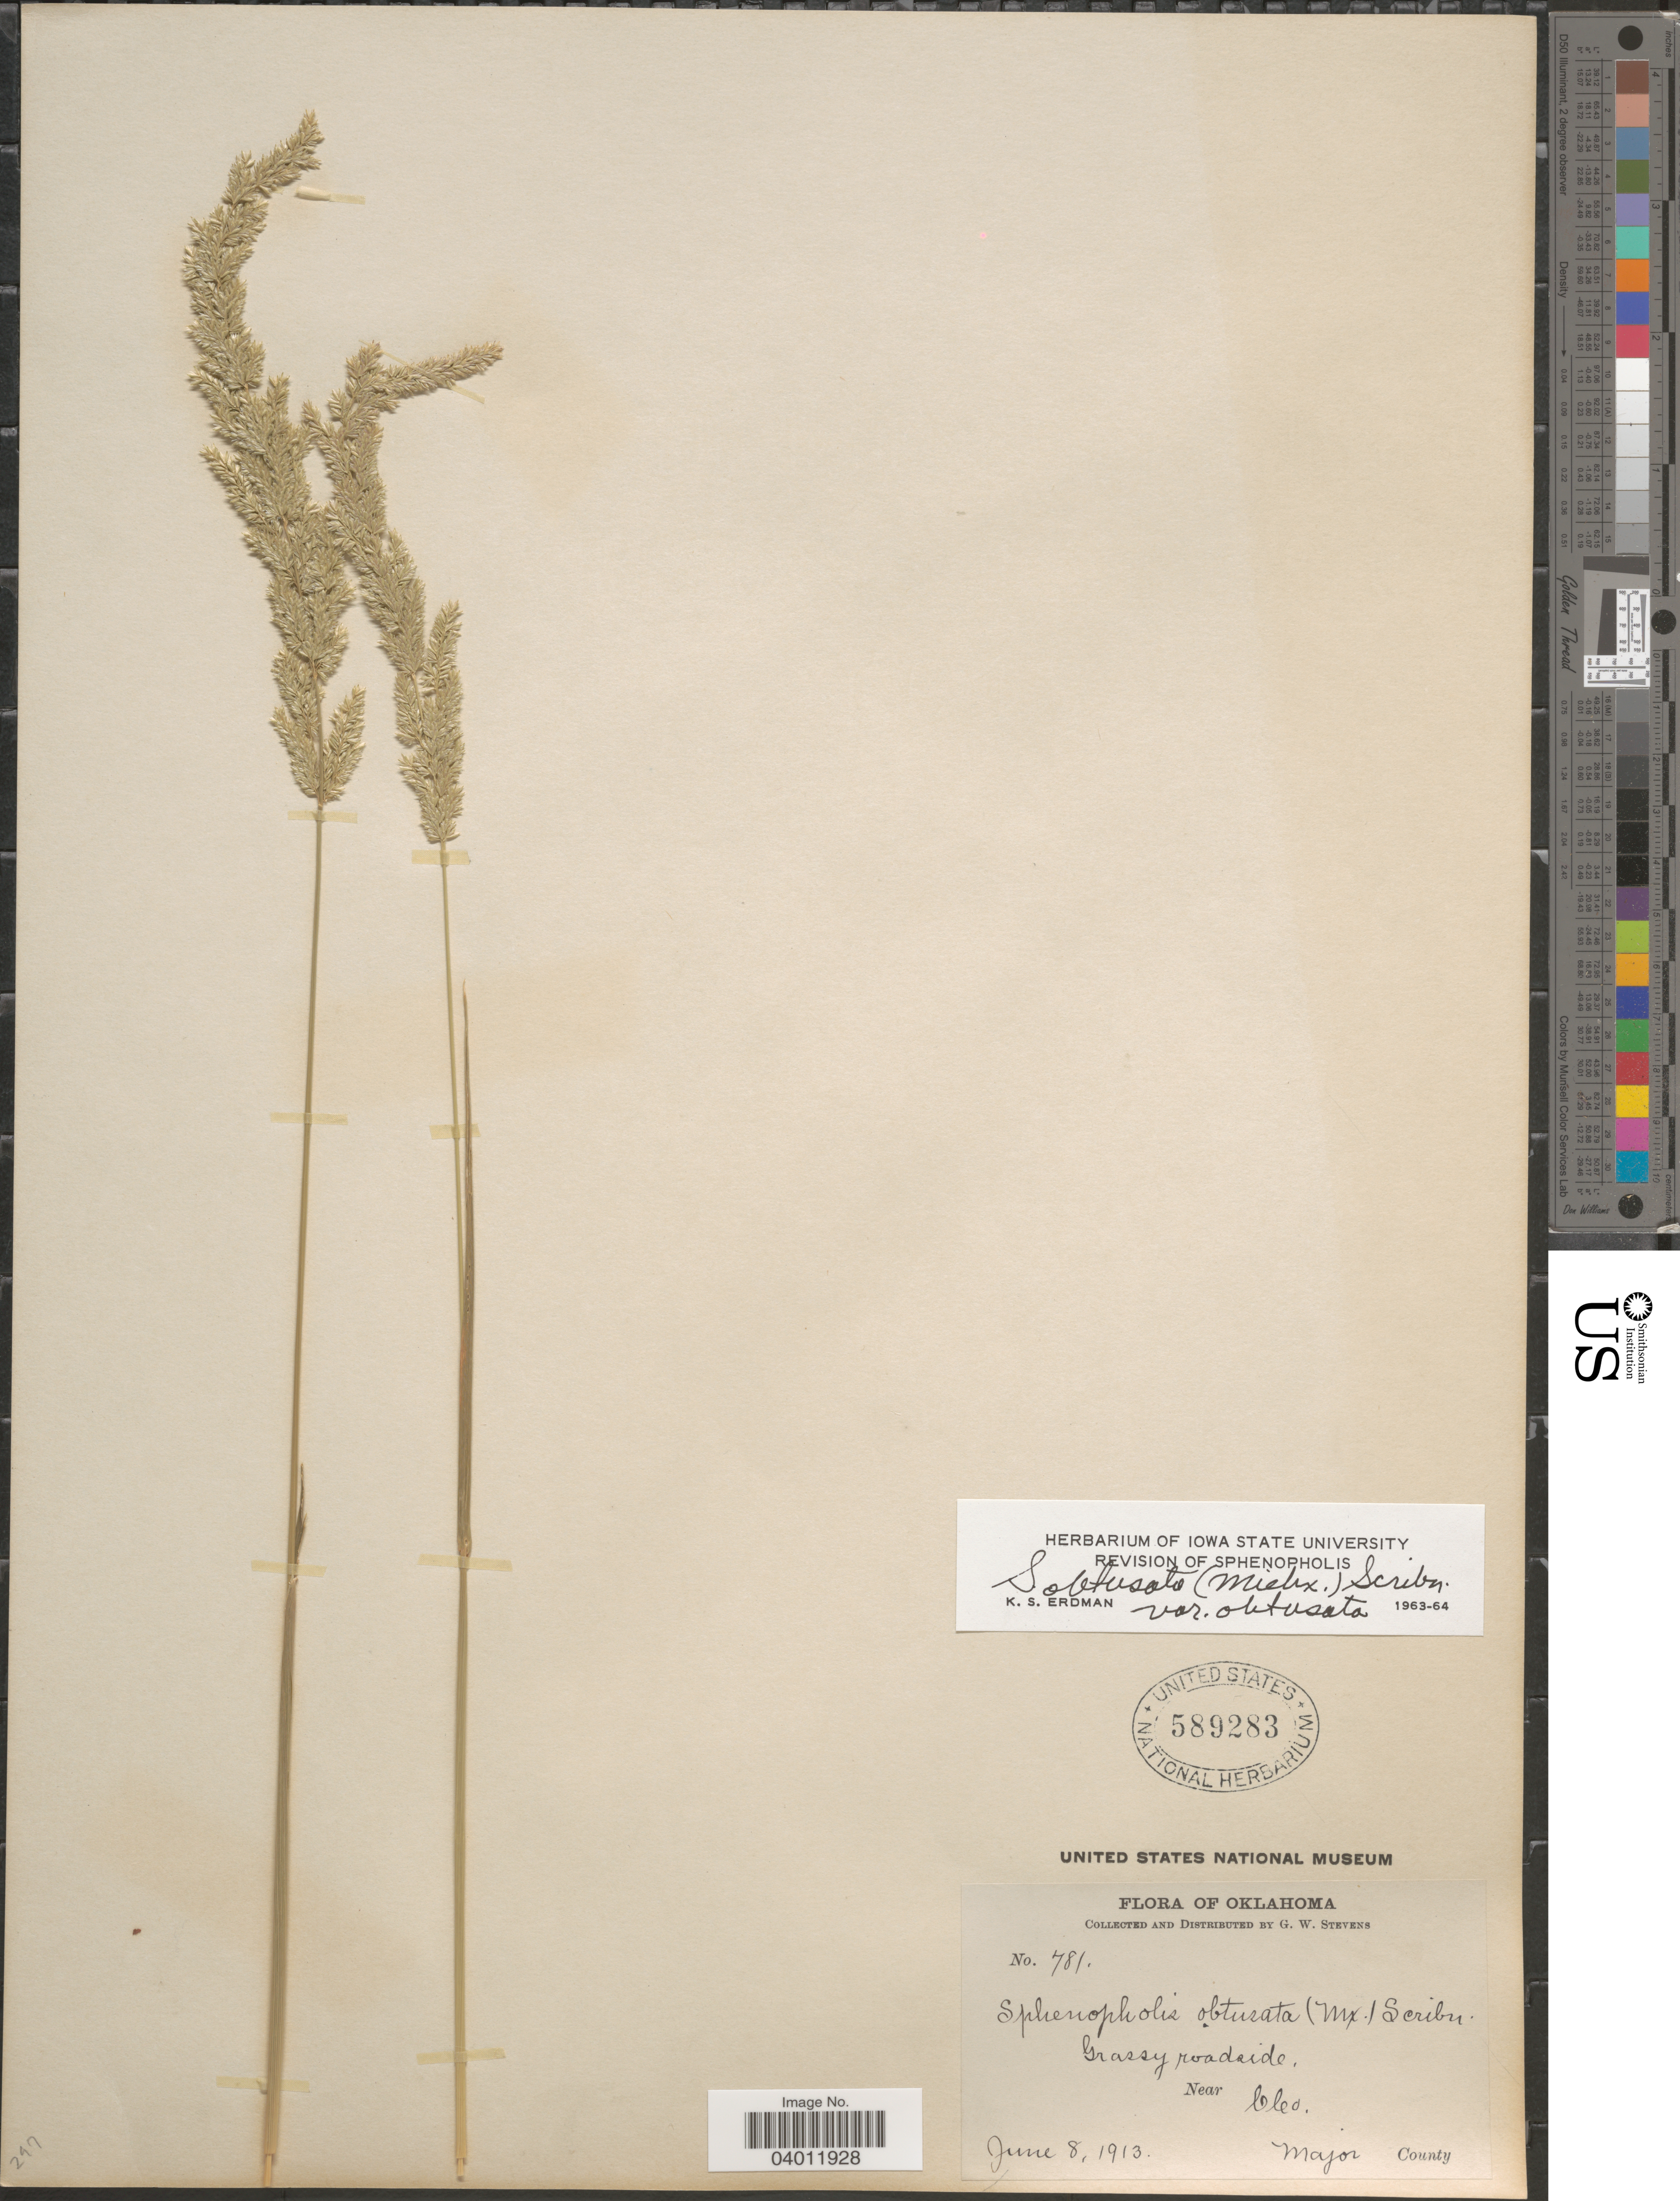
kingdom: Plantae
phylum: Tracheophyta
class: Liliopsida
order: Poales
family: Poaceae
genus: Sphenopholis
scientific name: Sphenopholis obtusata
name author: (Michx.) Scribn.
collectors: G. W. Stevens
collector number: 781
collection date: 1913-06-08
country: United States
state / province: Oklahoma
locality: Near Cleo, Major County.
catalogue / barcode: US 589283